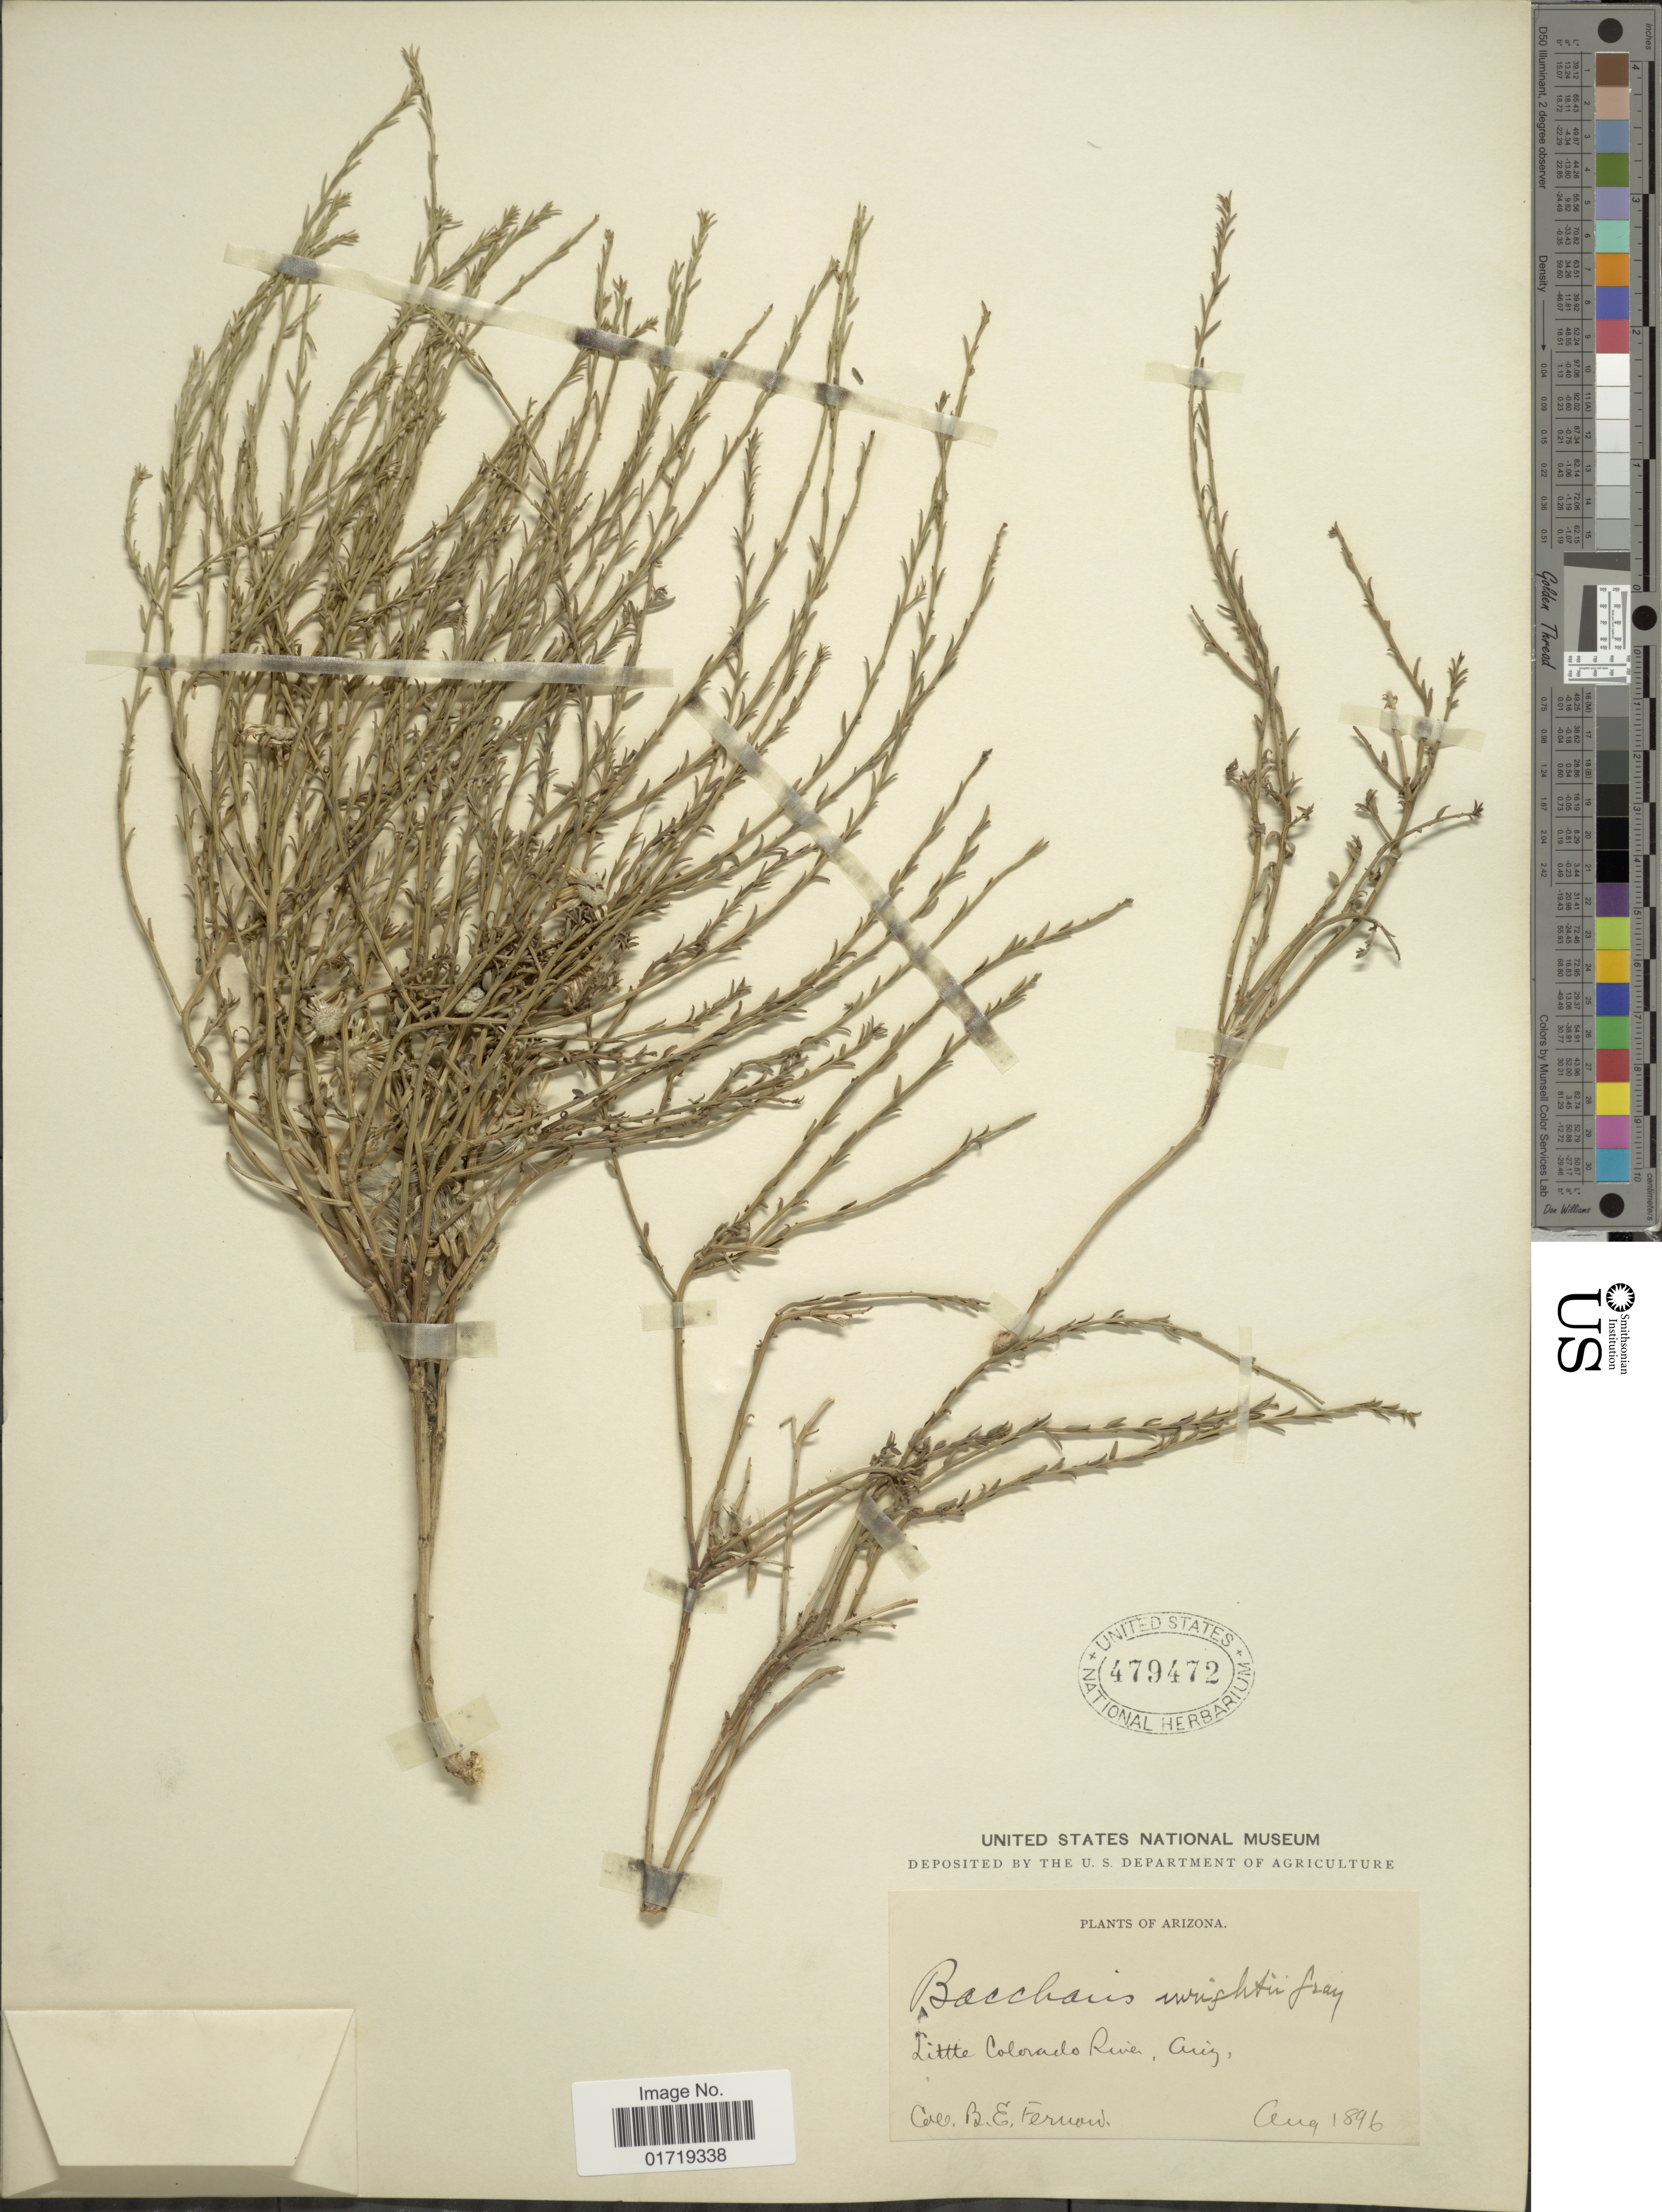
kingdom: Plantae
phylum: Tracheophyta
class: Magnoliopsida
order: Asterales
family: Asteraceae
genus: Baccharis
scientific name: Baccharis wrightii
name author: A. Gray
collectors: B. Fernow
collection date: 1896-08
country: United States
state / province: Arizona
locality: Little Colorado River, Ariz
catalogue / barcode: US 479472